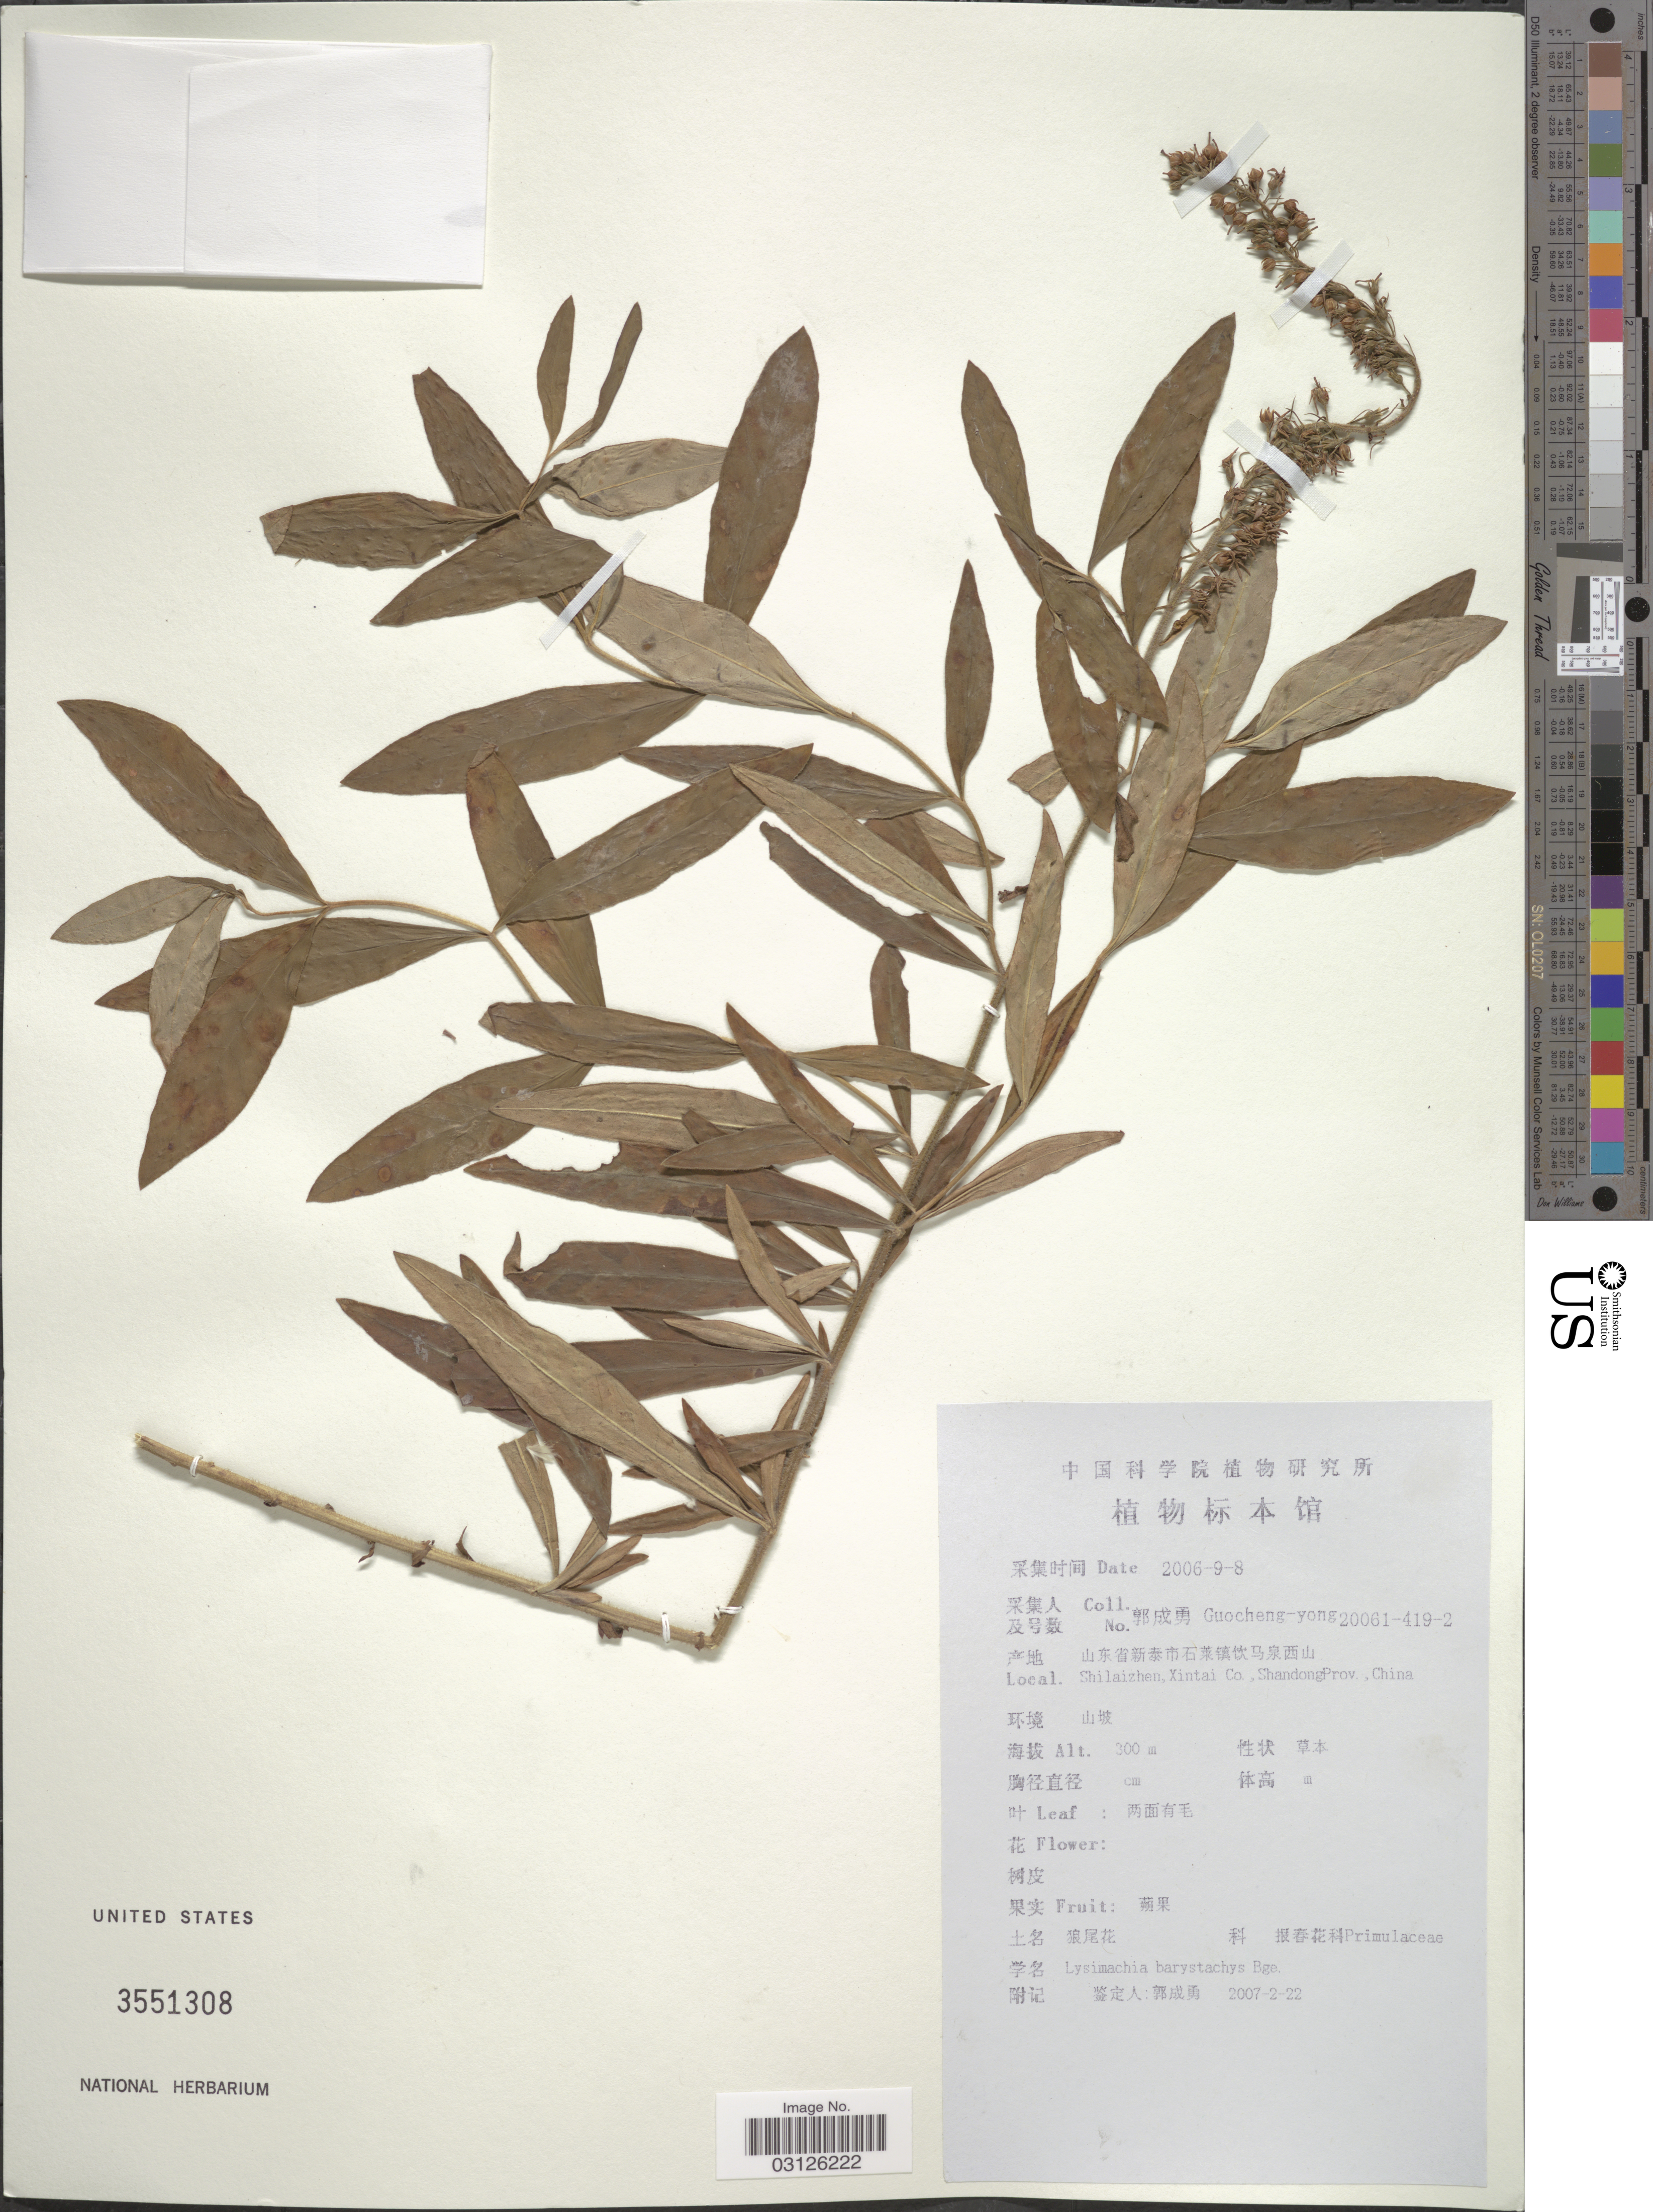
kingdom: Plantae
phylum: Tracheophyta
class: Magnoliopsida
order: Ericales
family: Primulaceae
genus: Lysimachia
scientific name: Lysimachia barystachys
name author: Bunge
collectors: Guo cheng-yong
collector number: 20061-419-2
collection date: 2006-09-08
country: China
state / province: Shandong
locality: Shilaizhen, Xintai Co., Shandong Prov.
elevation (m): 300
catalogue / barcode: US 3551308